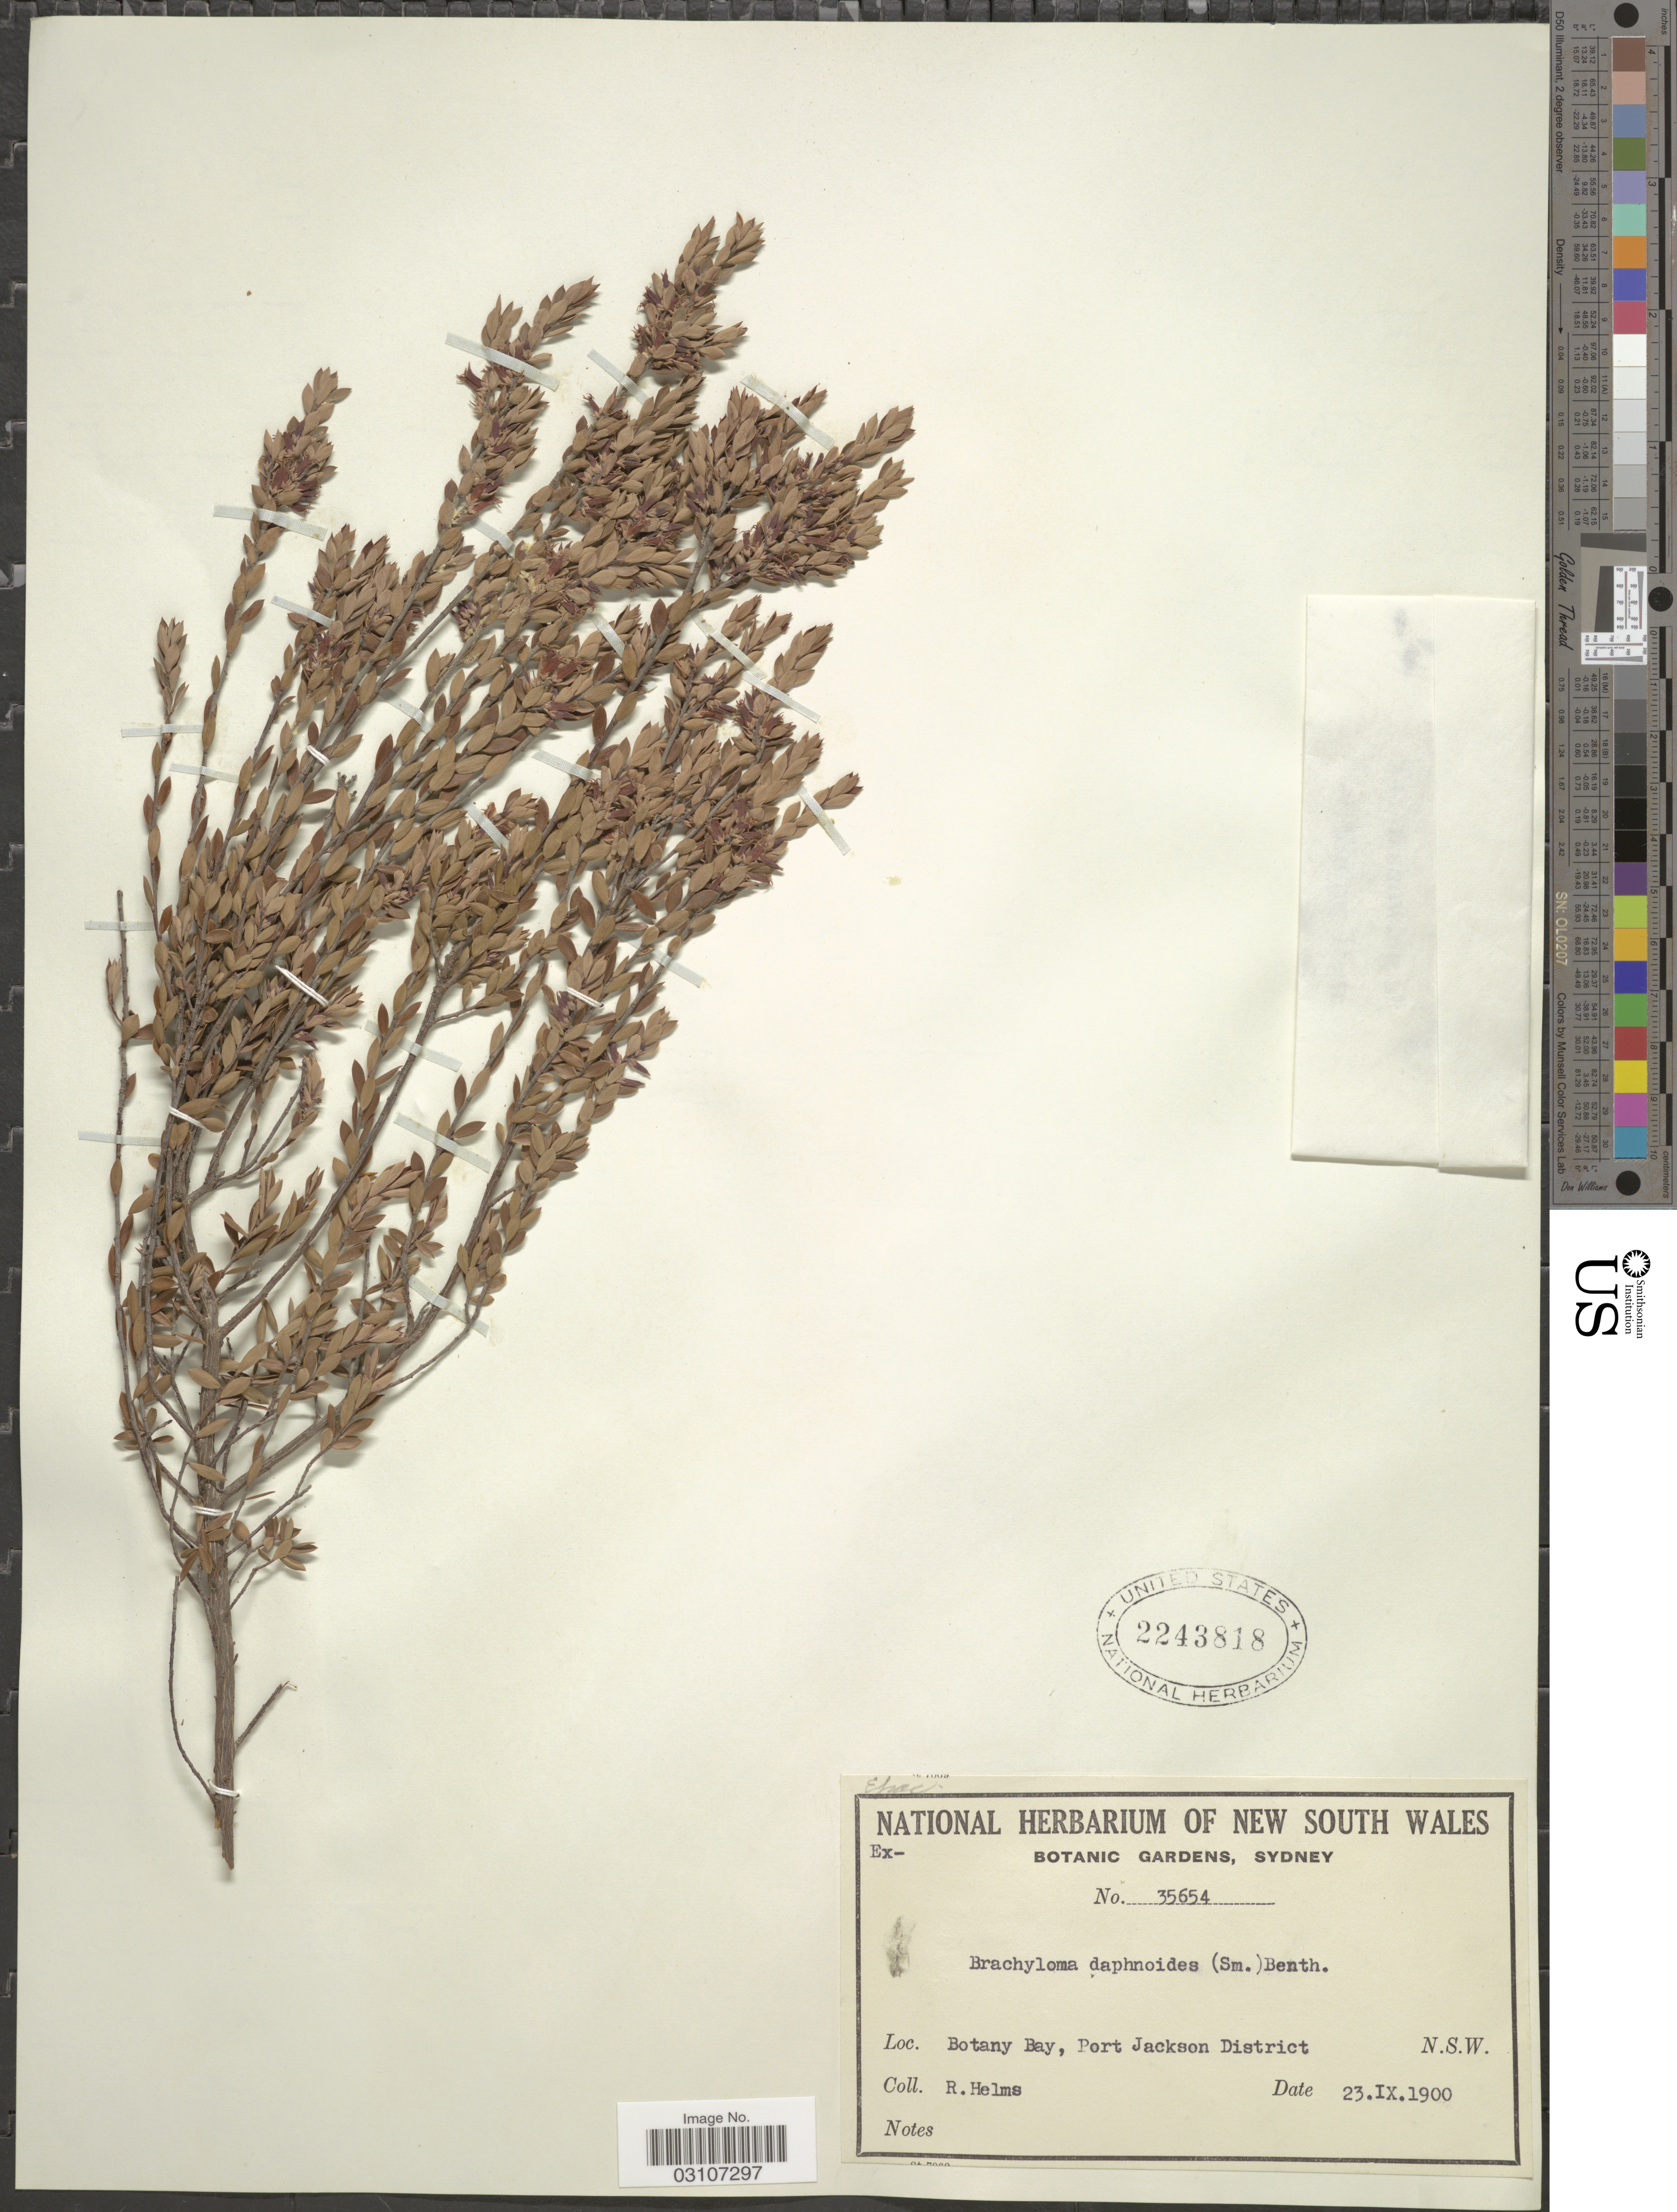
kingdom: Plantae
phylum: Tracheophyta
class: Magnoliopsida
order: Ericales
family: Ericaceae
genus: Brachyloma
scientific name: Brachyloma daphnoides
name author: (Sm.) Benth.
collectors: R. Helms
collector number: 35654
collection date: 1900-09-23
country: Australia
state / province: New South Wales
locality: Botany Bay, Port Jackson District, N. S. W.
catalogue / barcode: US 2243818